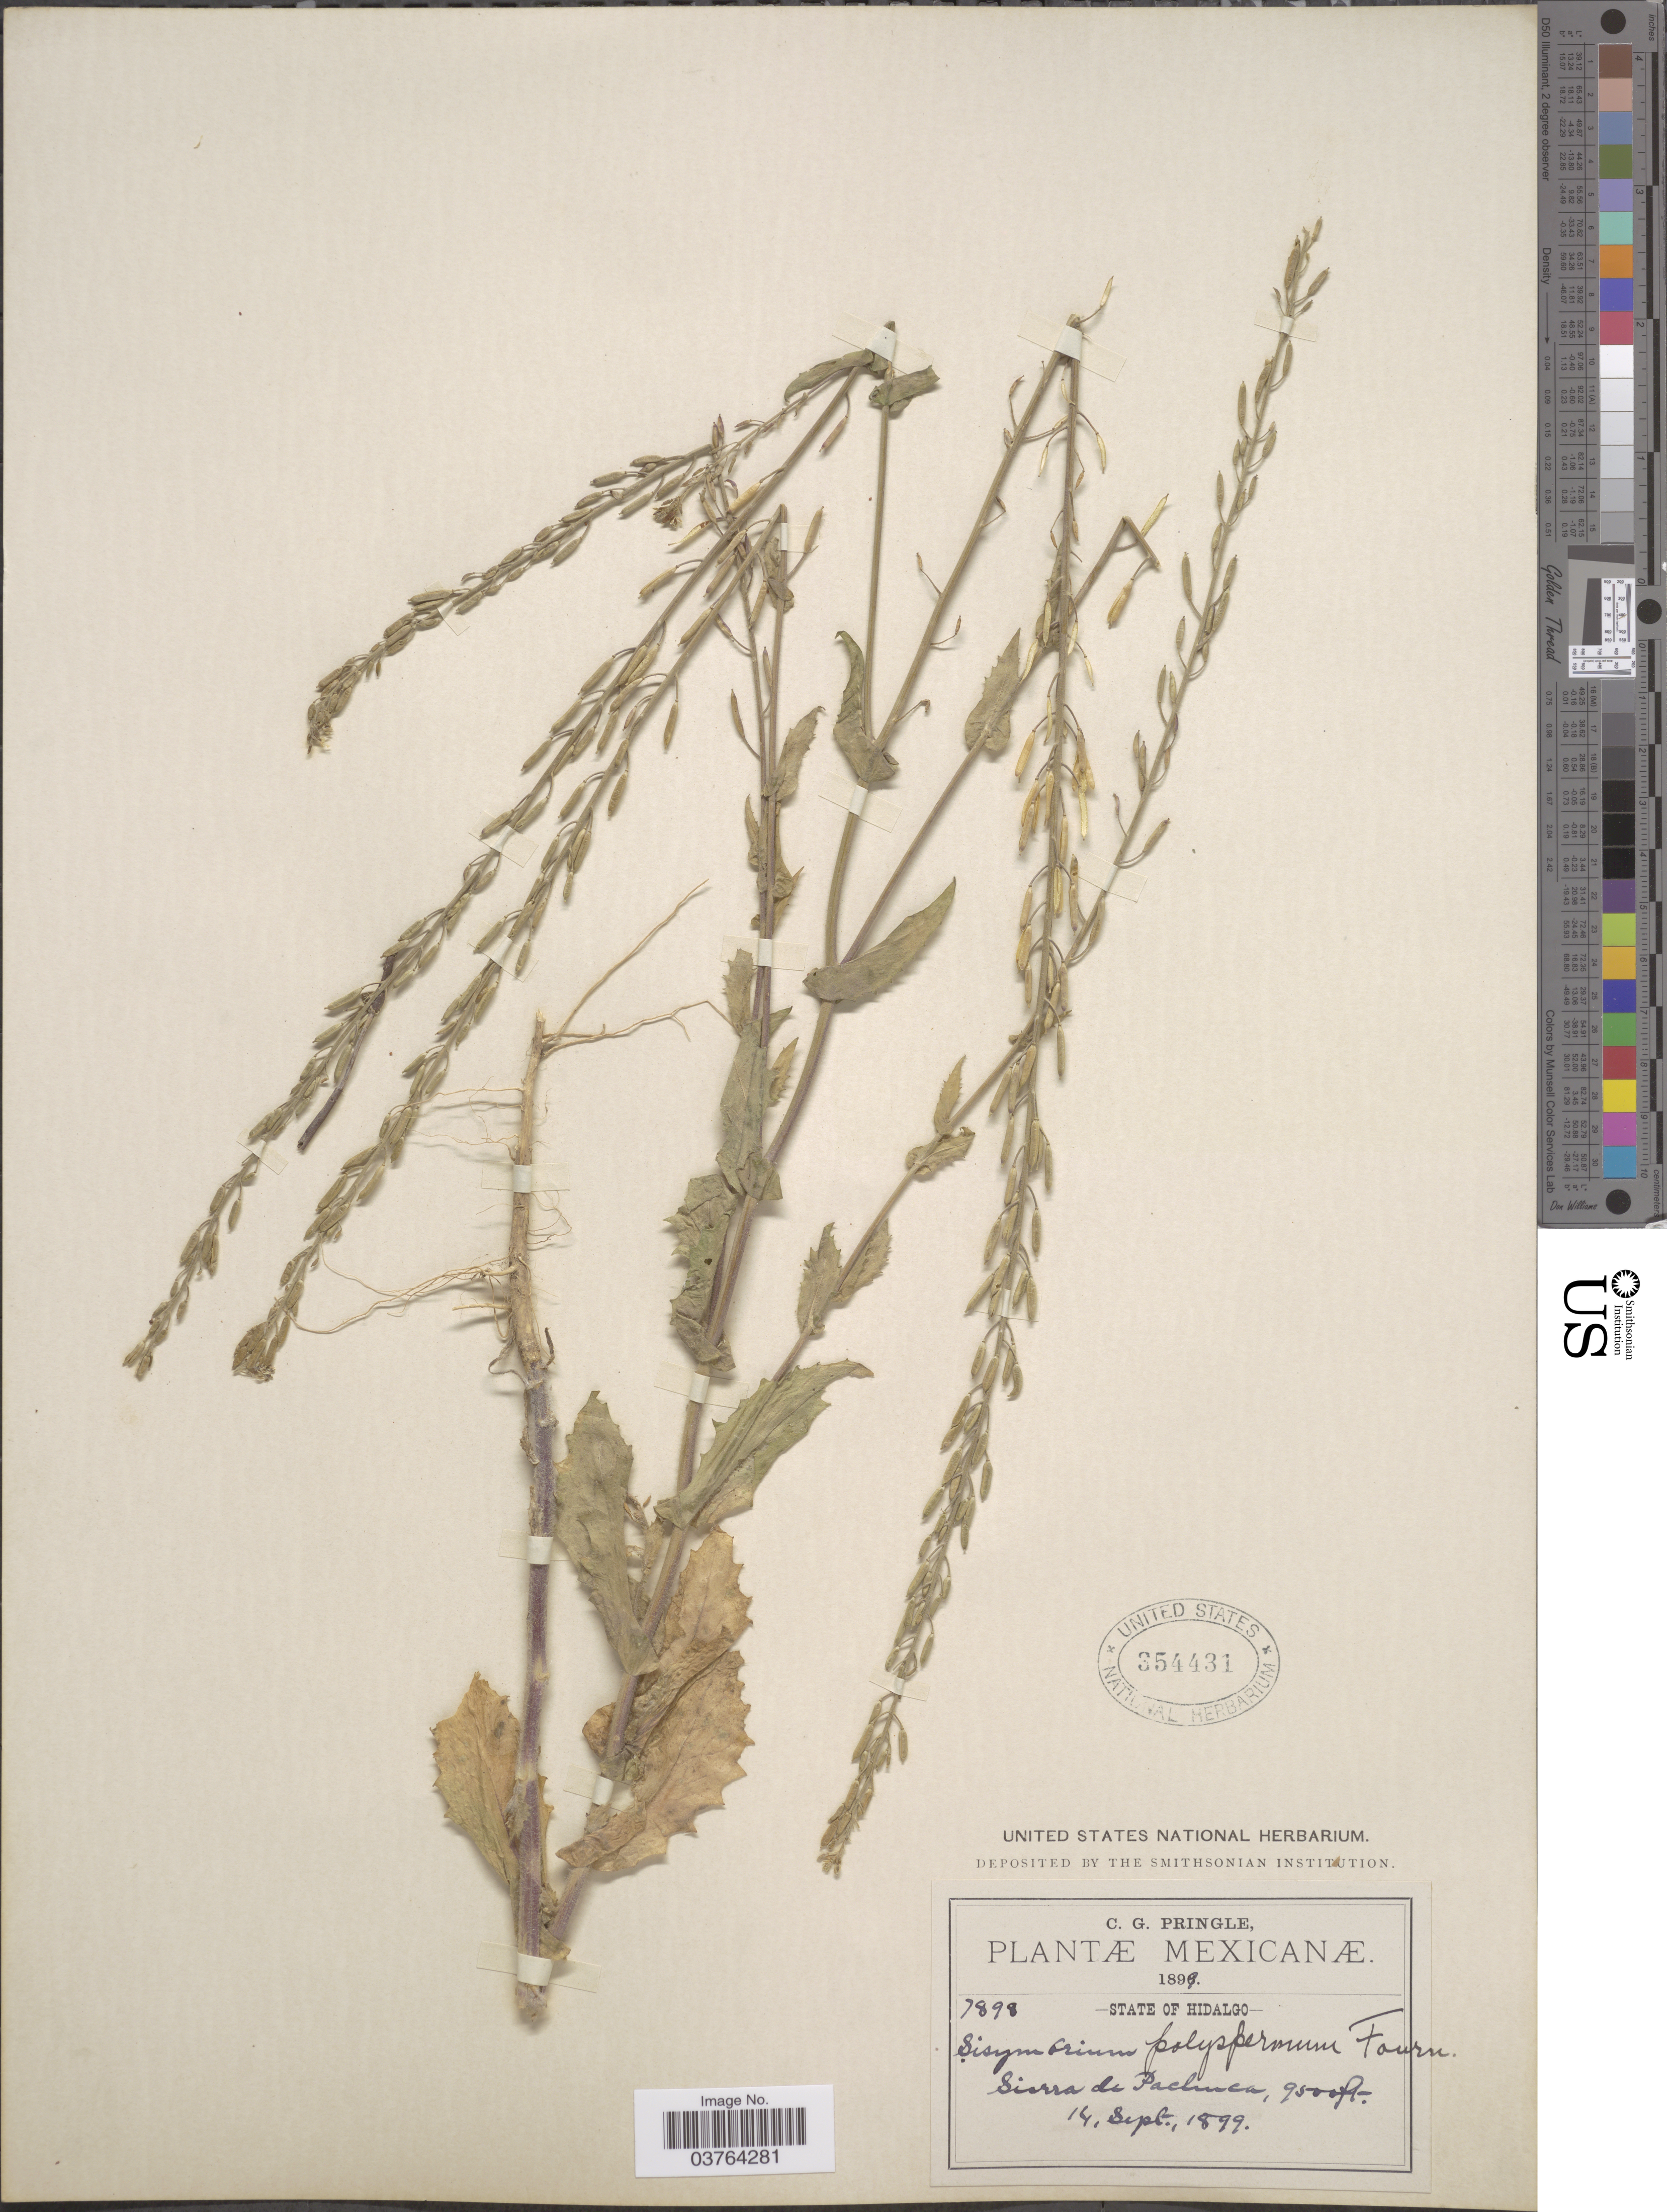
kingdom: Plantae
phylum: Tracheophyta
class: Magnoliopsida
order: Brassicales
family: Brassicaceae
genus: Halimolobos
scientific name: Halimolobos polyspermus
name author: O.E. Schulz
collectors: C. G. Pringle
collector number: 7898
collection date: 1899-09-14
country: Mexico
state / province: Hidalgo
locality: Mexicanæ. Sierra de Pachuca.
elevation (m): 2896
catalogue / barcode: US 354431